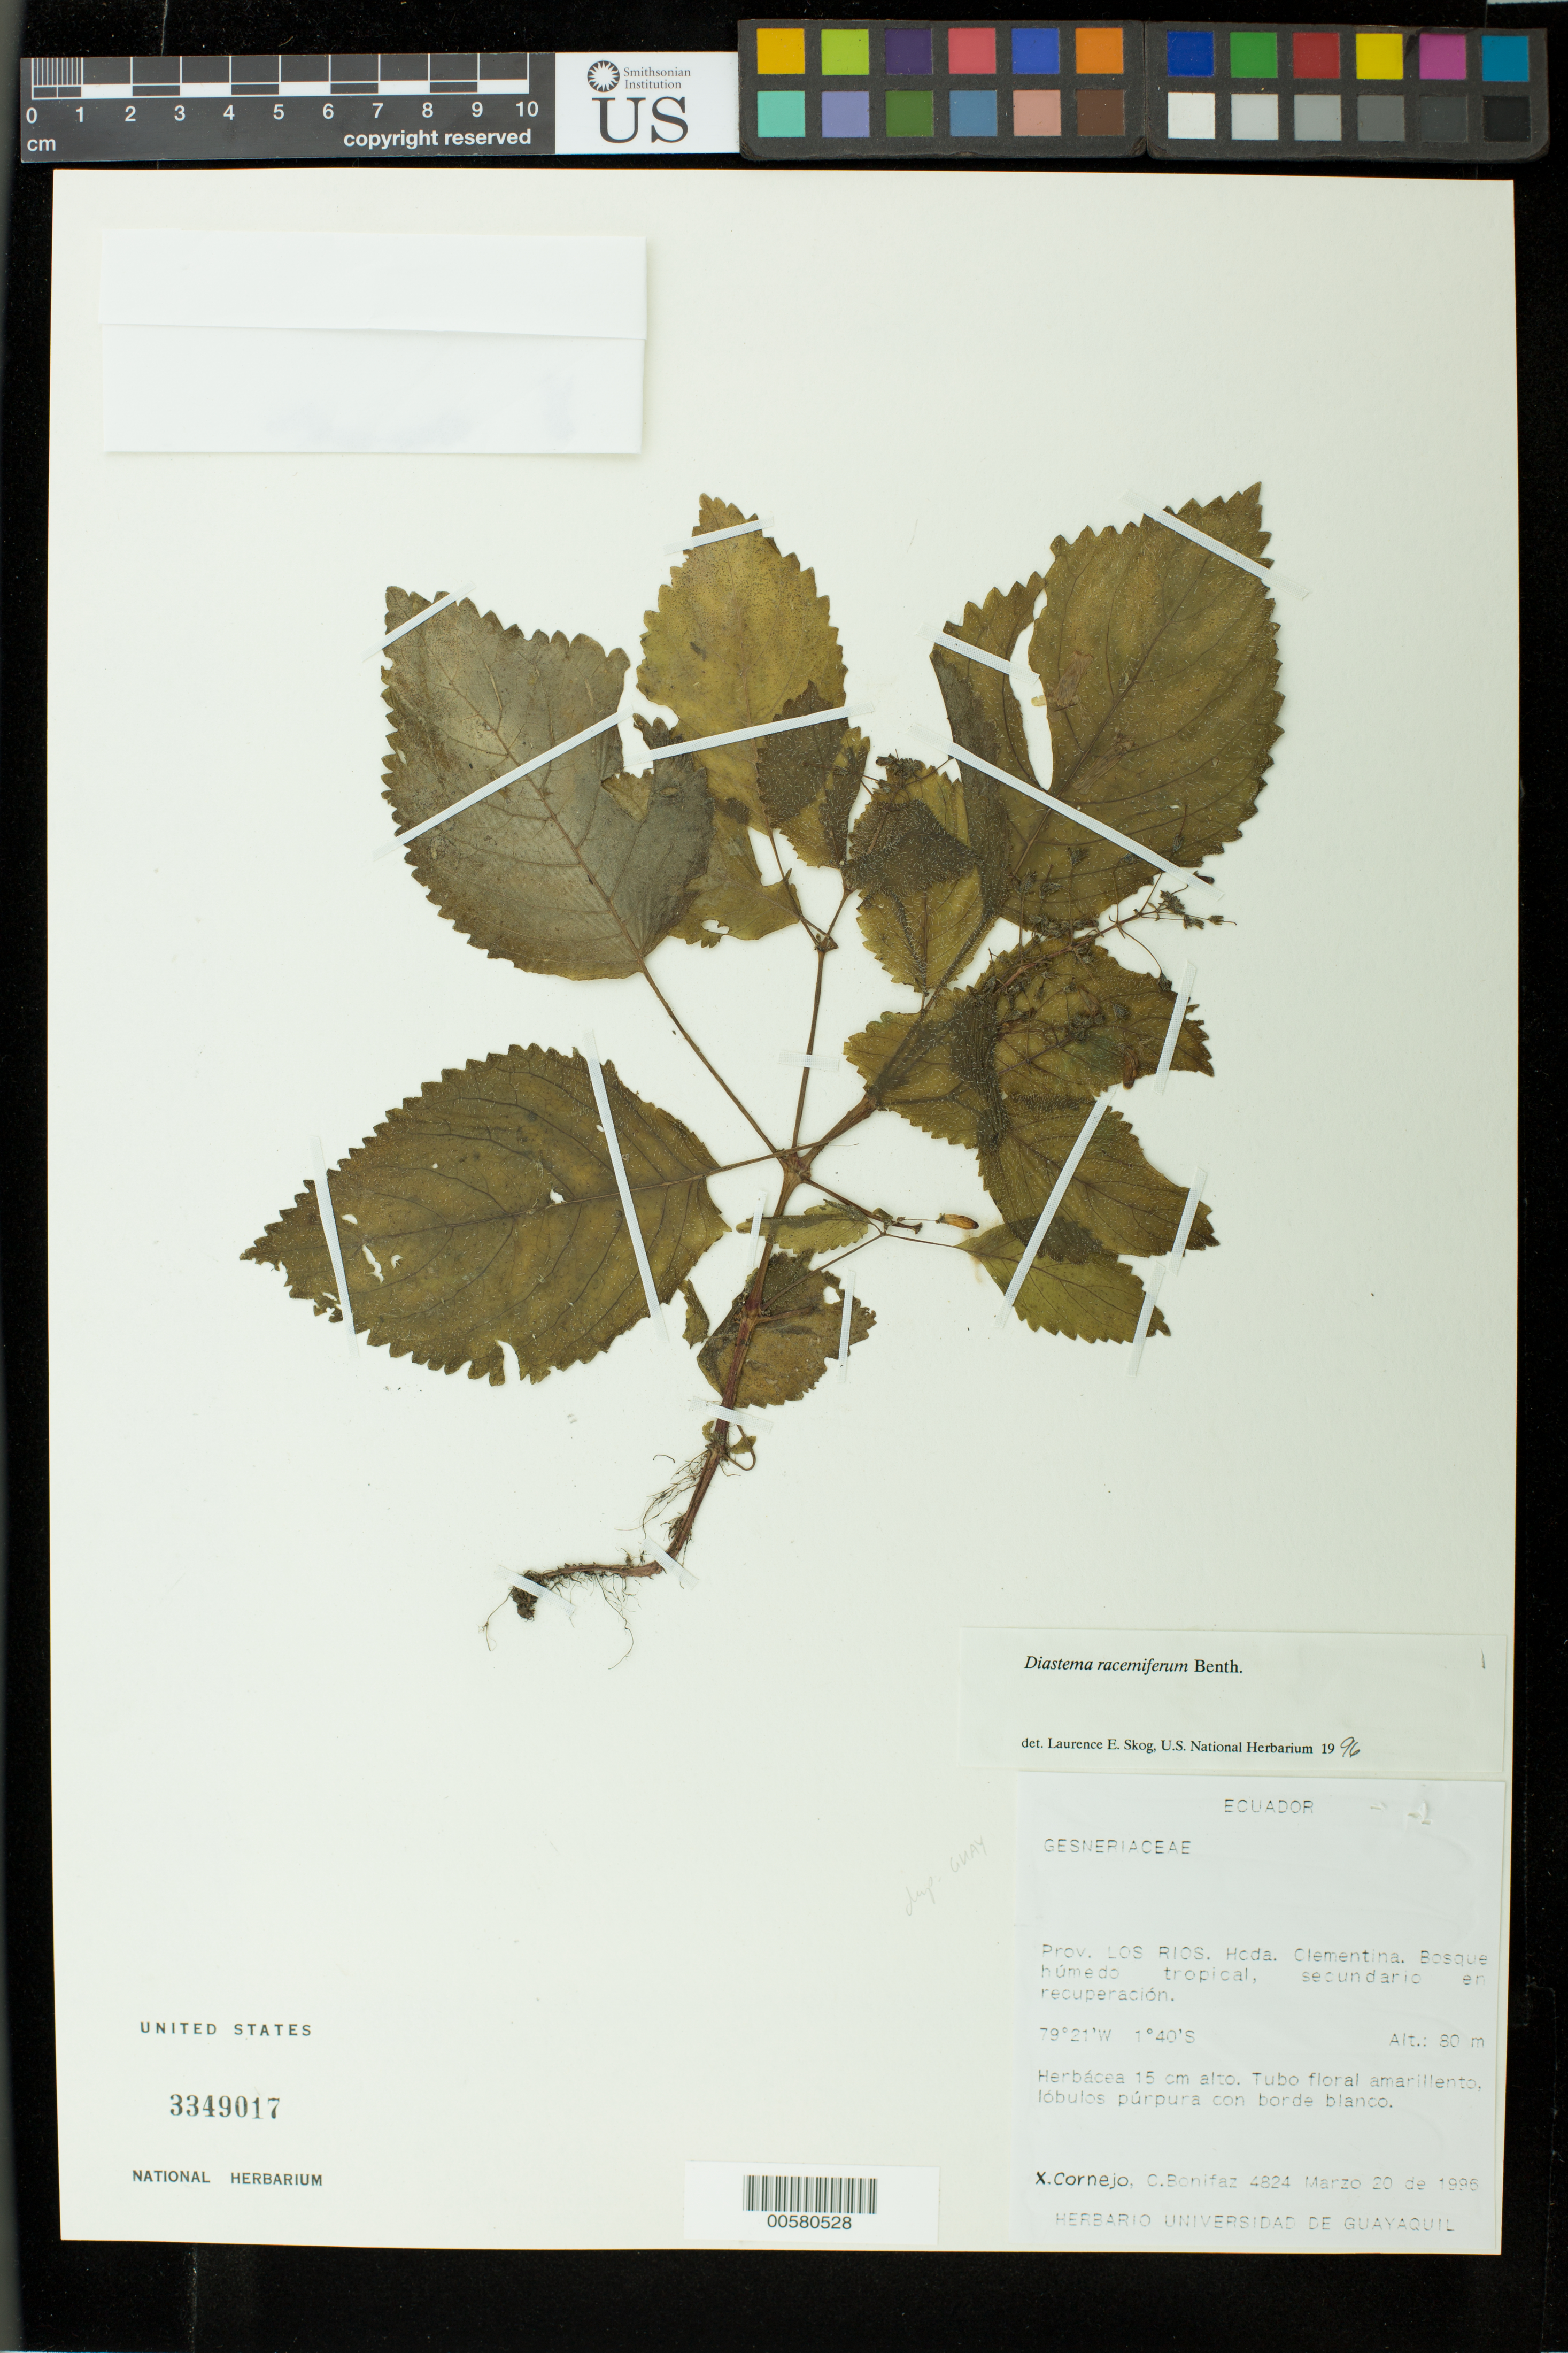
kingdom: Plantae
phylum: Tracheophyta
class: Magnoliopsida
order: Lamiales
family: Gesneriaceae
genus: Diastema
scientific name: Diastema racemiferum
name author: Benth.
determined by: Skog, Laurence E.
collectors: X. F. Cornejo & C. Bonifaz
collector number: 4824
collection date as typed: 20 Mar 1996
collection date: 1996-03-20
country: Ecuador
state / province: Los Ríos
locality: Hcda. Clementina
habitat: Bosque húmedo tropical, secundario en recuperación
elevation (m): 80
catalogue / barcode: US 3349017